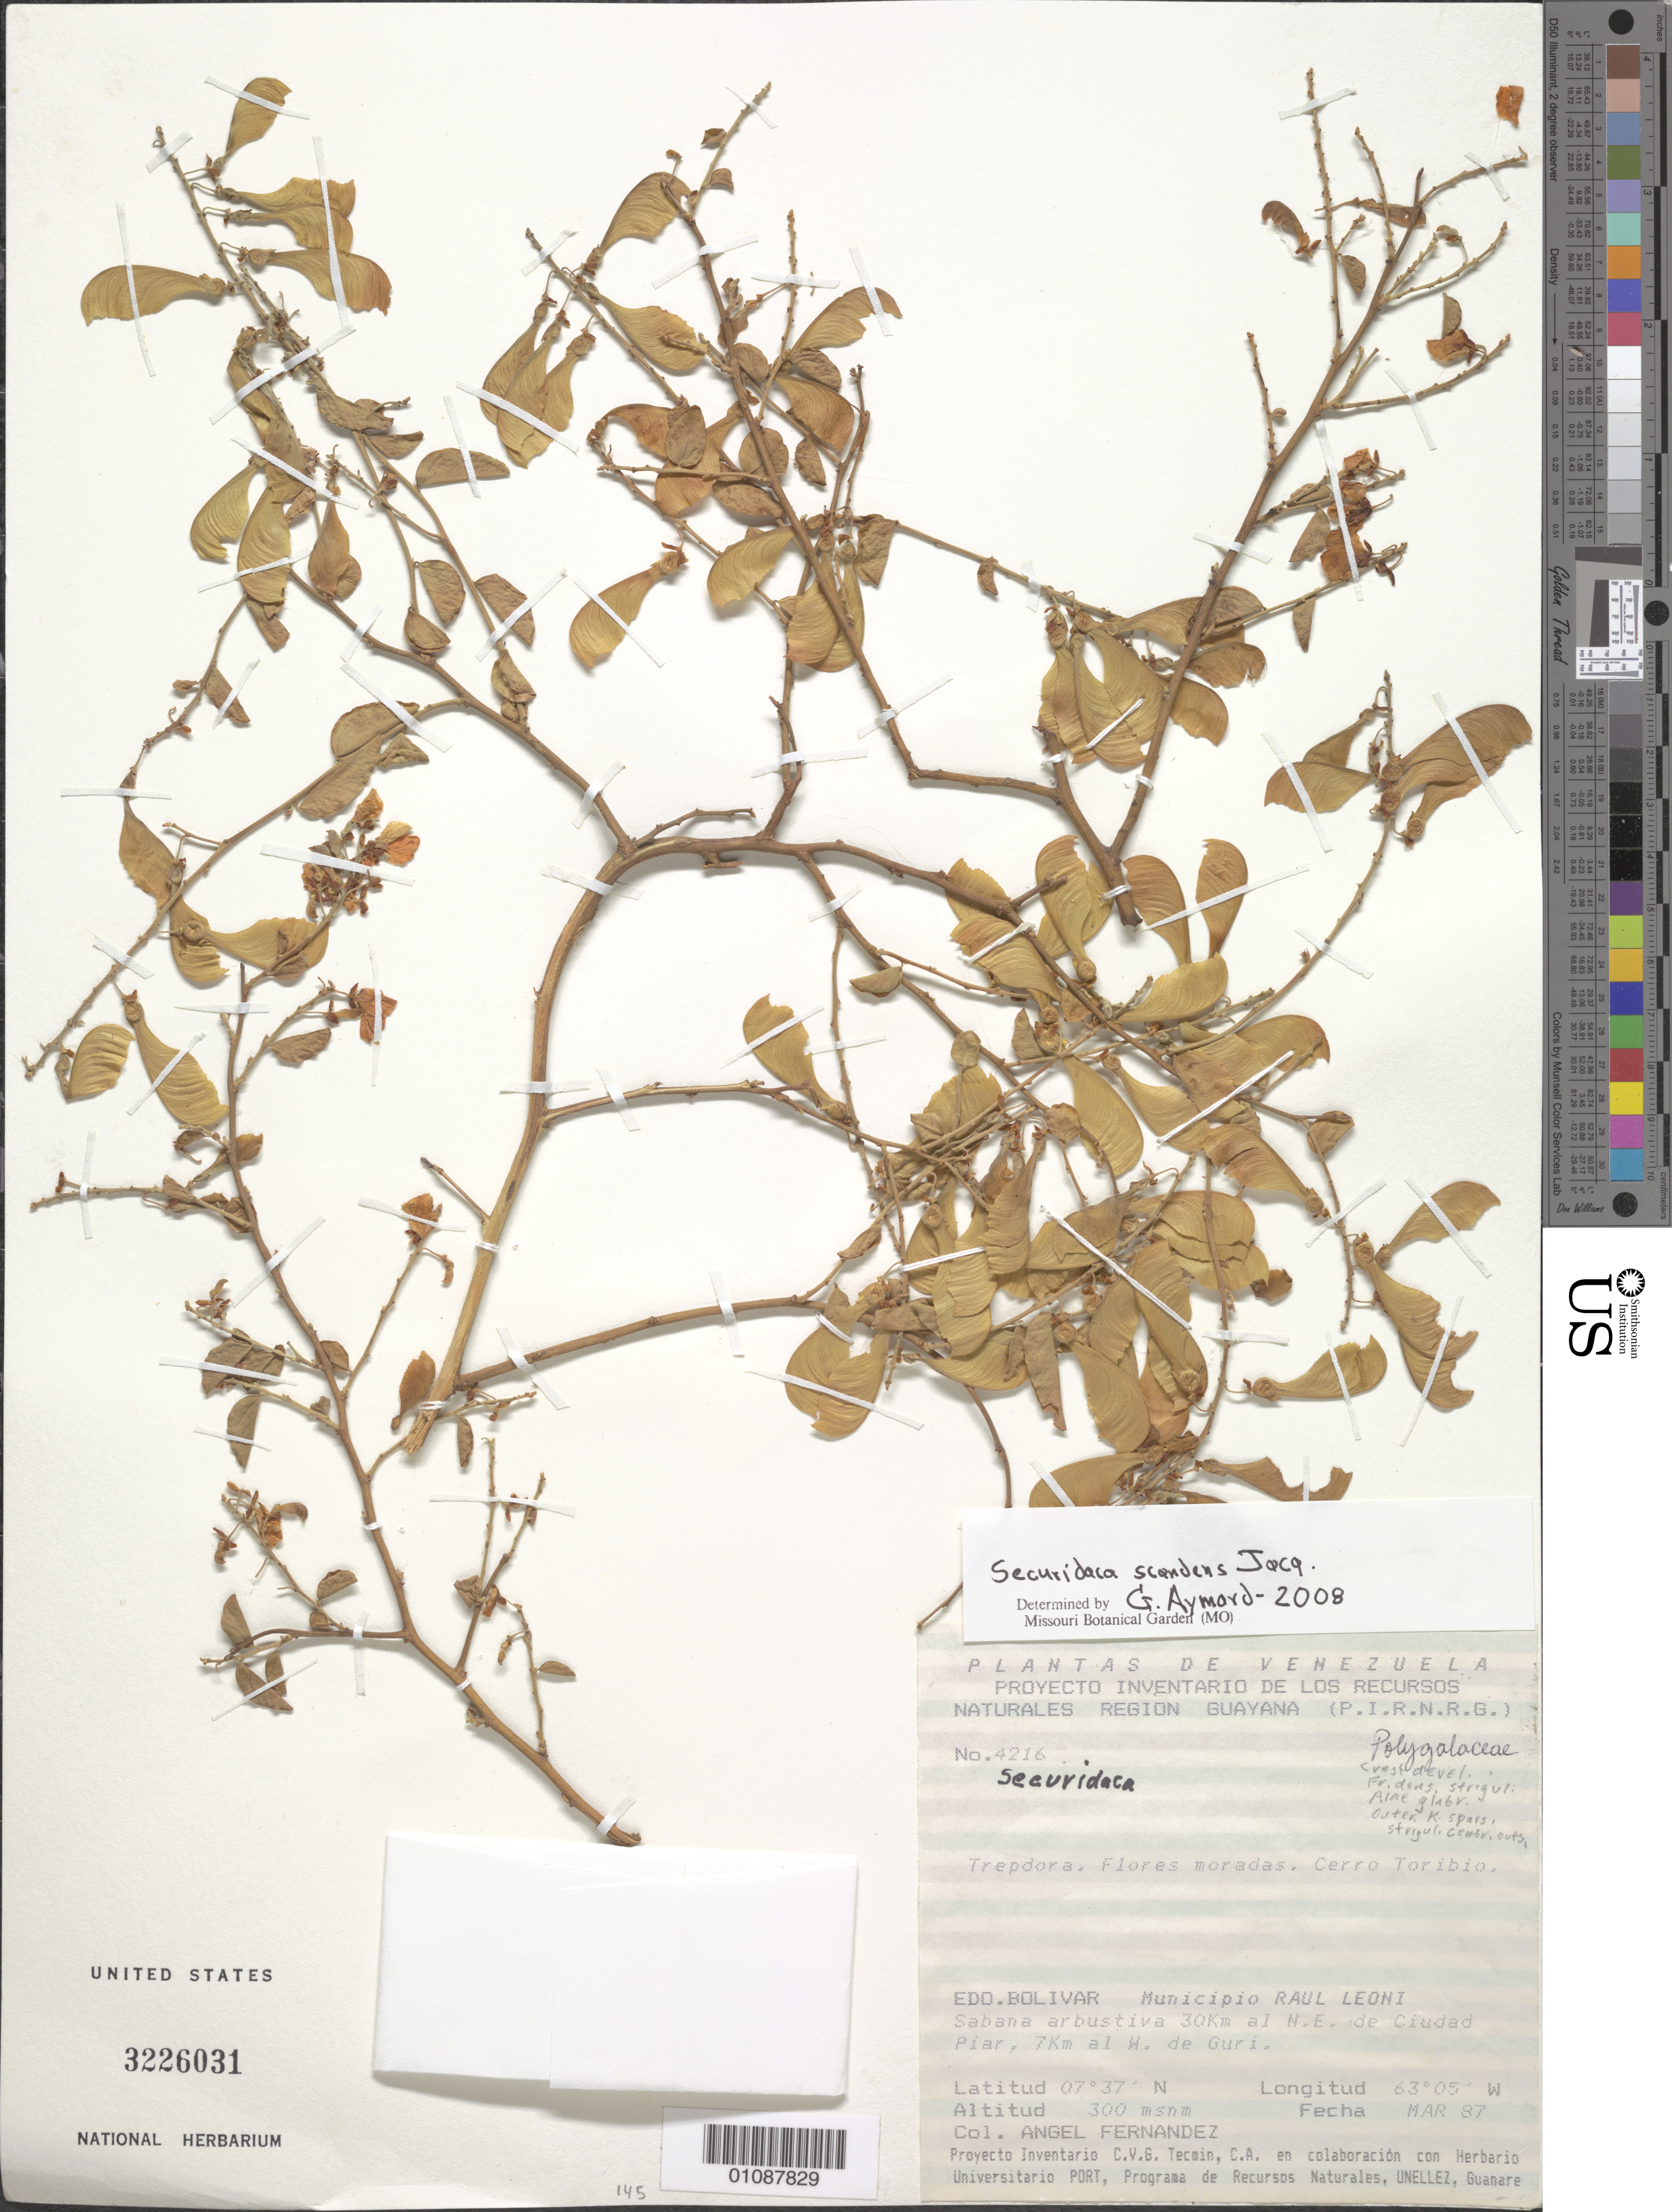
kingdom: Plantae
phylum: Tracheophyta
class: Magnoliopsida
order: Fabales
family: Polygalaceae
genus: Securidaca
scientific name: Securidaca scandens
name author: Jacq.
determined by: Aymard C., G. A., (PORT), Univ. Nac. Exp. de los Llanos Ezequiel Zamora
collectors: A. Fernández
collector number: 4216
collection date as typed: Mar-87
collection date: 1987-03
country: Venezuela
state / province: Bolívar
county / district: Angostura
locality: Ciudad Piar, 30km al N.E., 7 km al W de Guri. Cerro Toribio. Raúl Leoni [=Angostura]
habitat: Sabana arbustiva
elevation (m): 300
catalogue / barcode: US 3226031